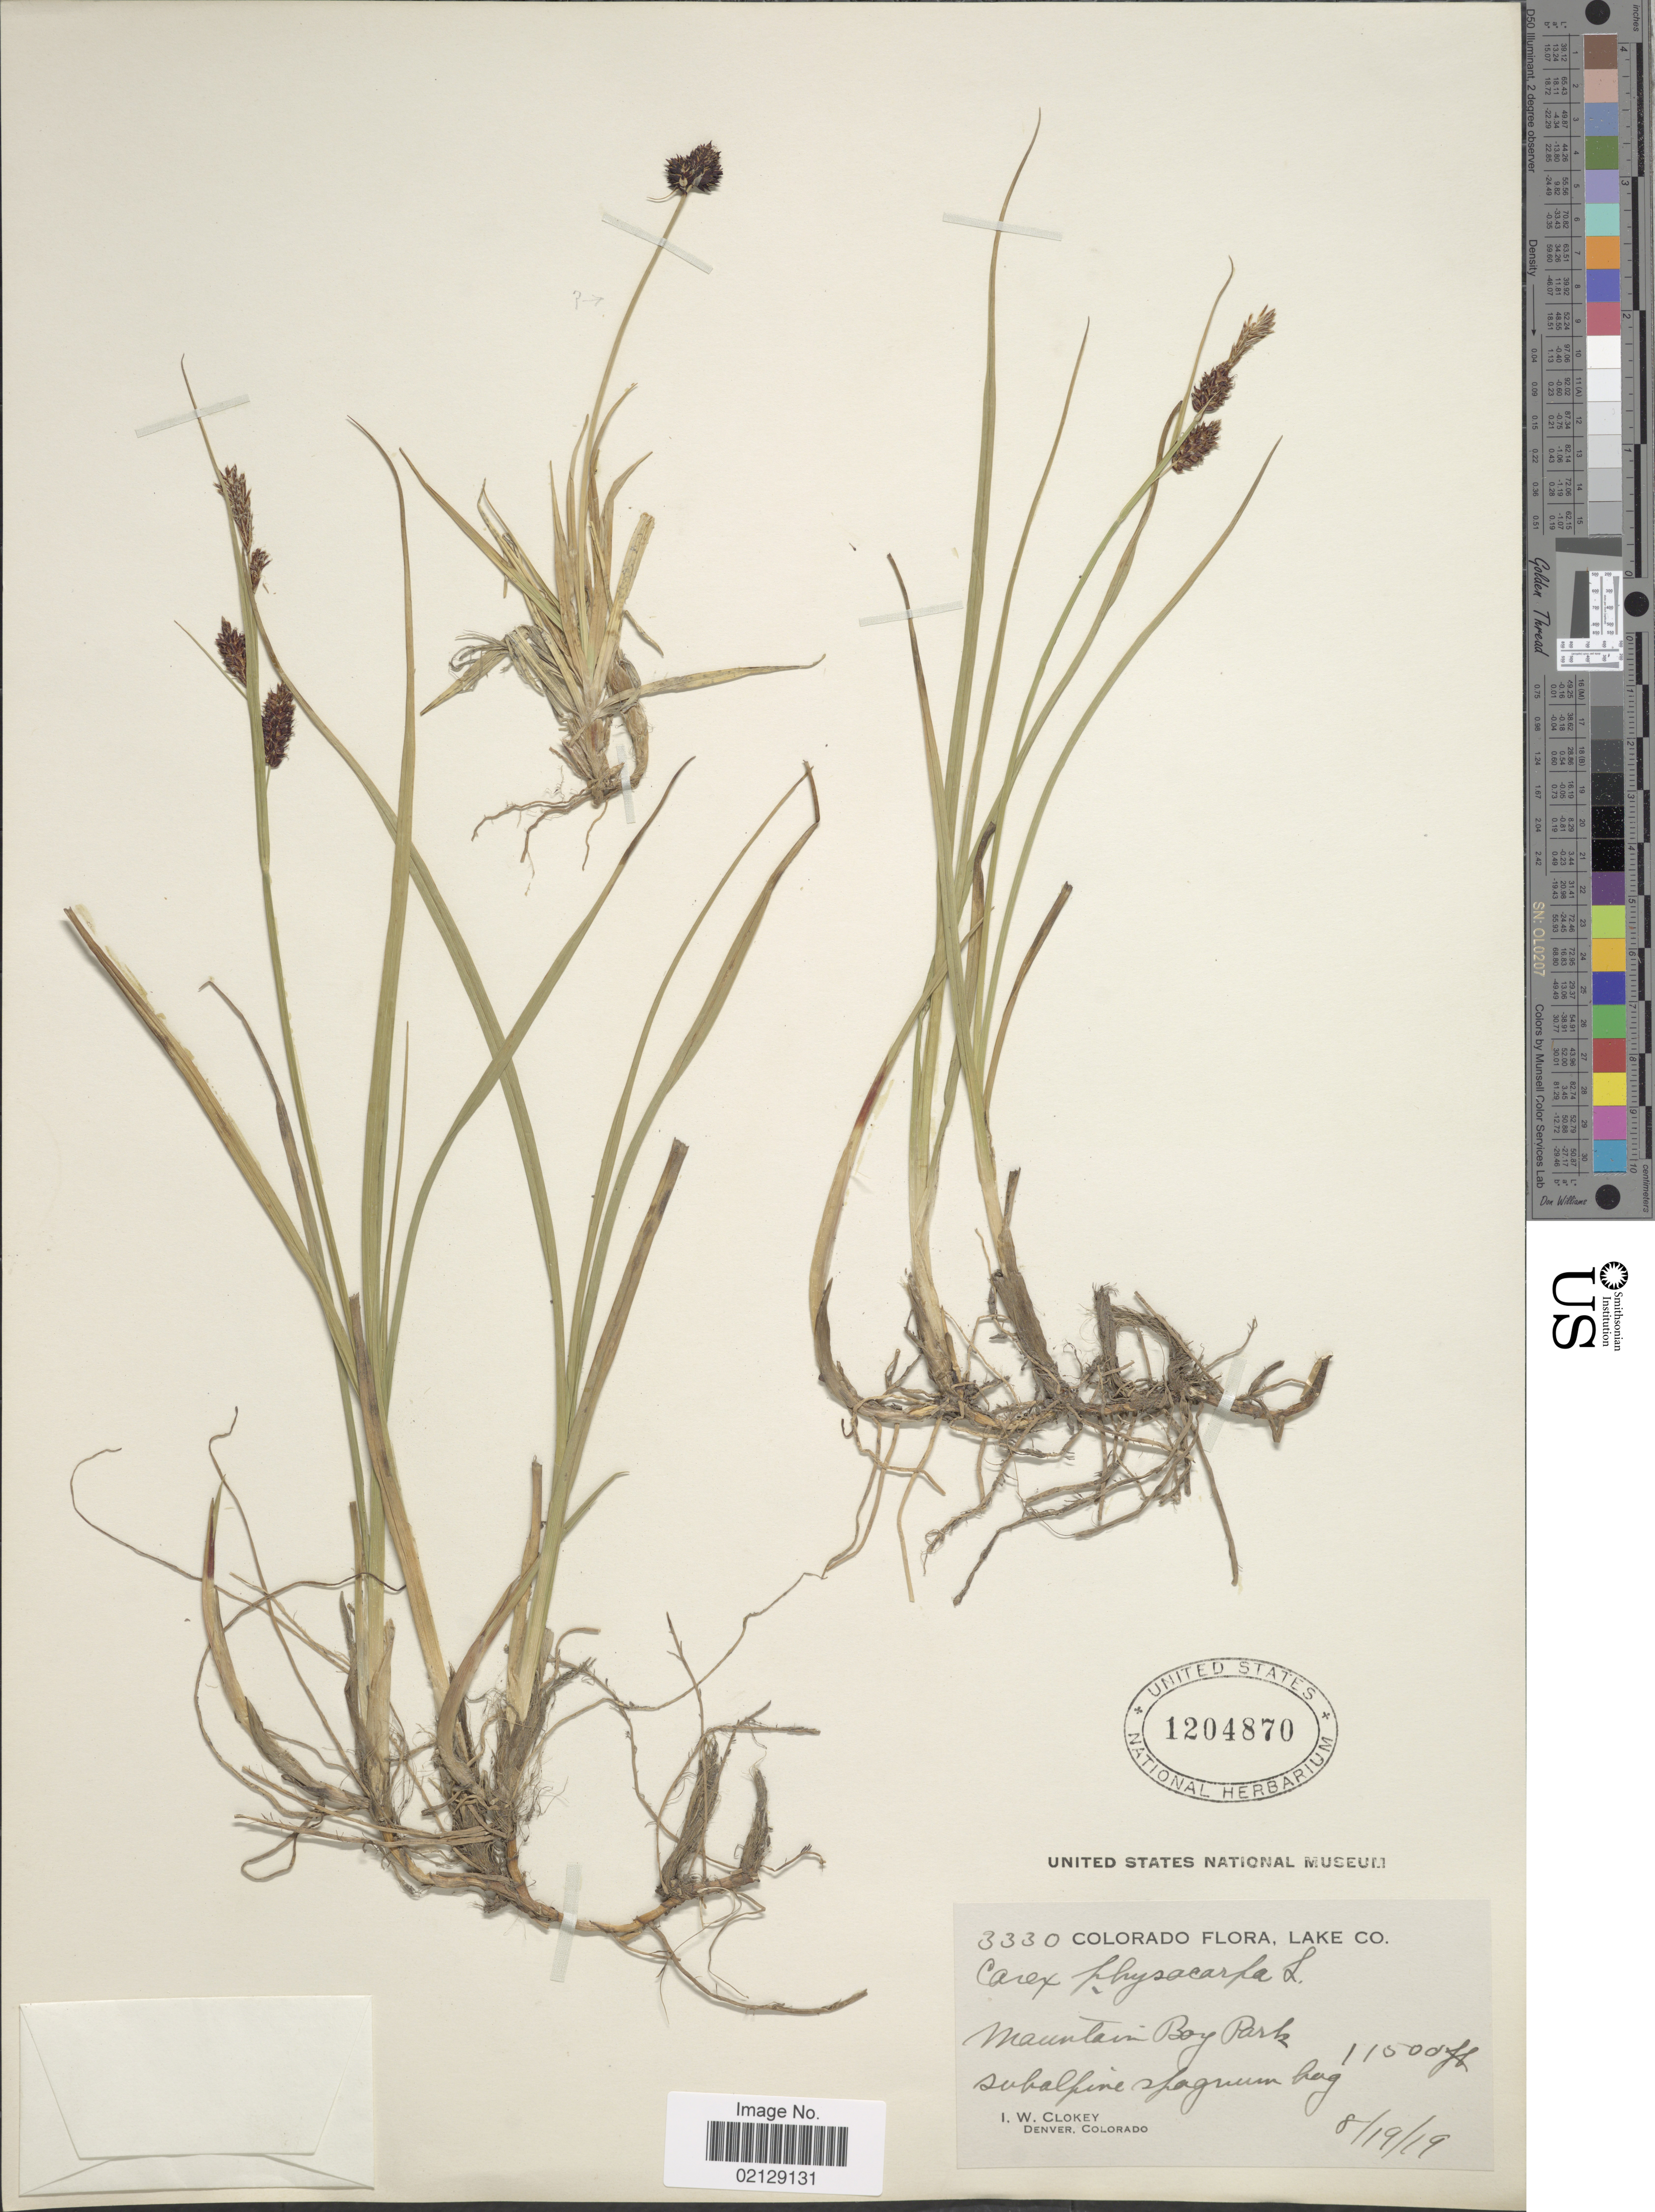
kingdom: Plantae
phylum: Tracheophyta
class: Liliopsida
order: Poales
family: Cyperaceae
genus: Carex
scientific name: Carex saxatilis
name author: L.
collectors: I. W. Clokey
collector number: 3330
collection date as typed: Transcribed d/m/y: 19/8/19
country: United States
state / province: Colorado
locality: Lake Co., Mountain Bay Park, Subalpine spagnum bog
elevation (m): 3505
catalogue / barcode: US 1204870